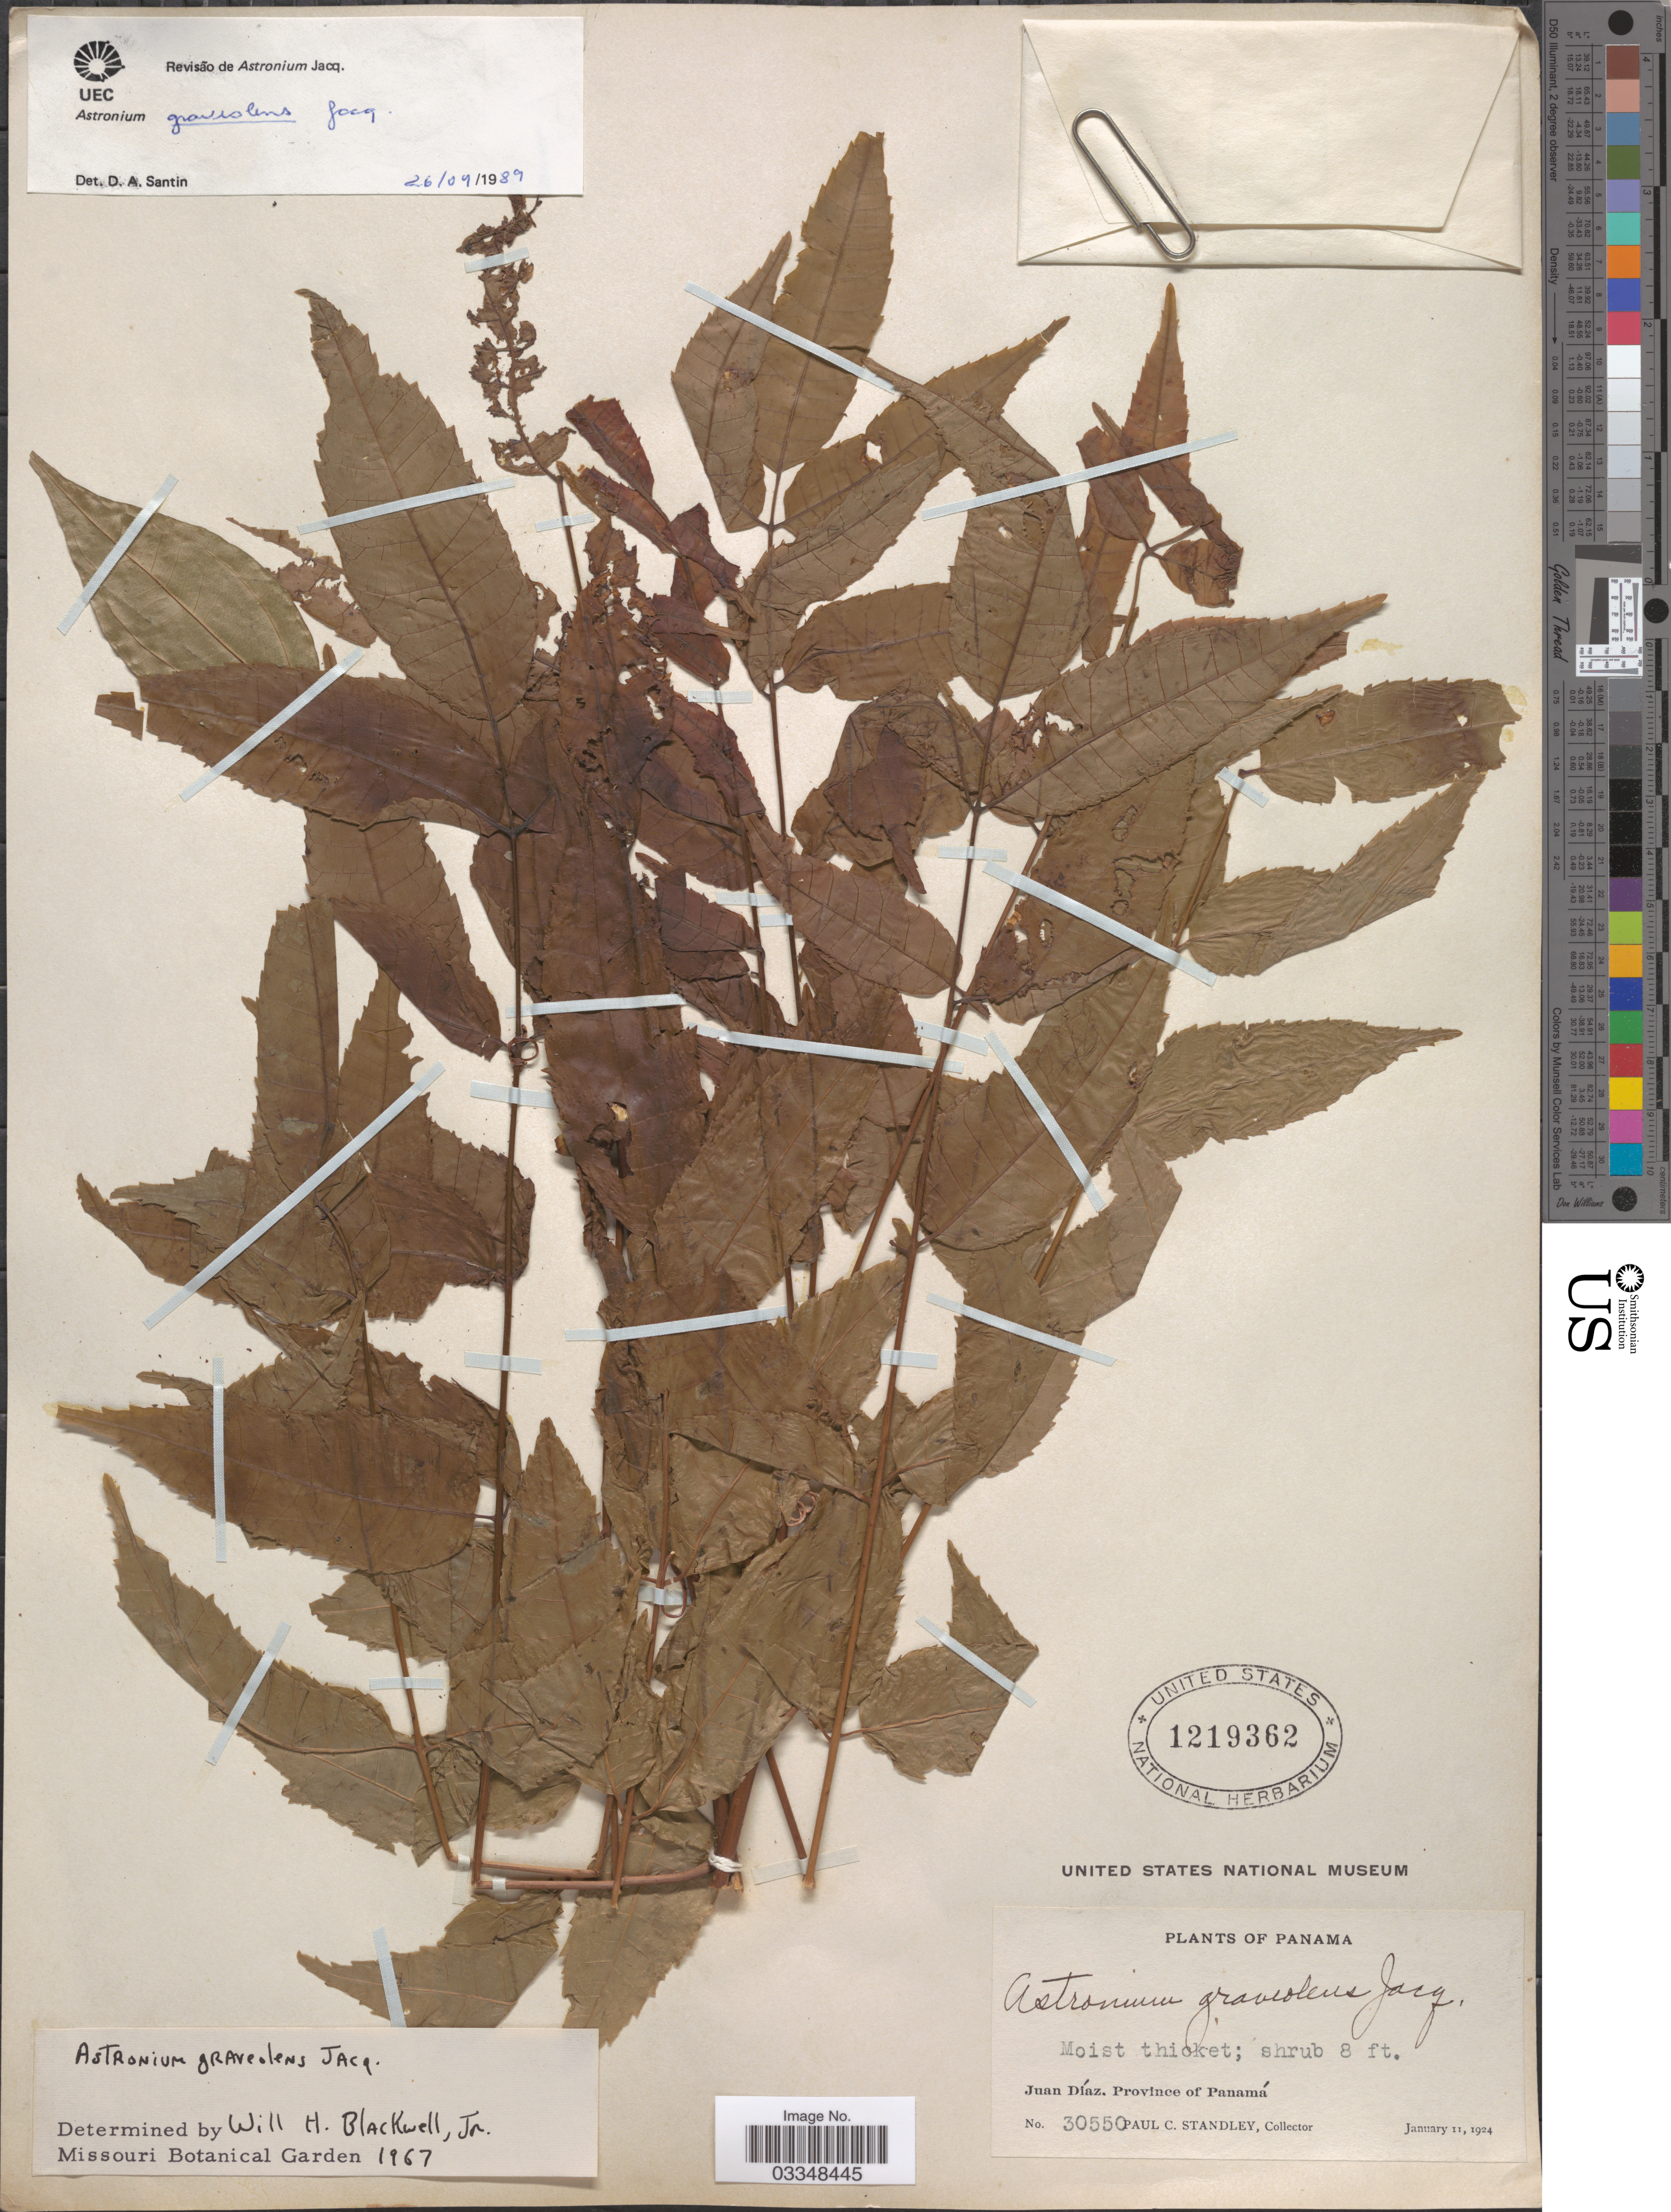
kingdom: Plantae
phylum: Tracheophyta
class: Magnoliopsida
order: Sapindales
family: Anacardiaceae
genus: Astronium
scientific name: Astronium graveolens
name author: Jacq.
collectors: P. C. Standley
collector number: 30550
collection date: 1924-01-11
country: Panama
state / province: Panamá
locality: Juan Díaz.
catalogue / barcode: US 1219362